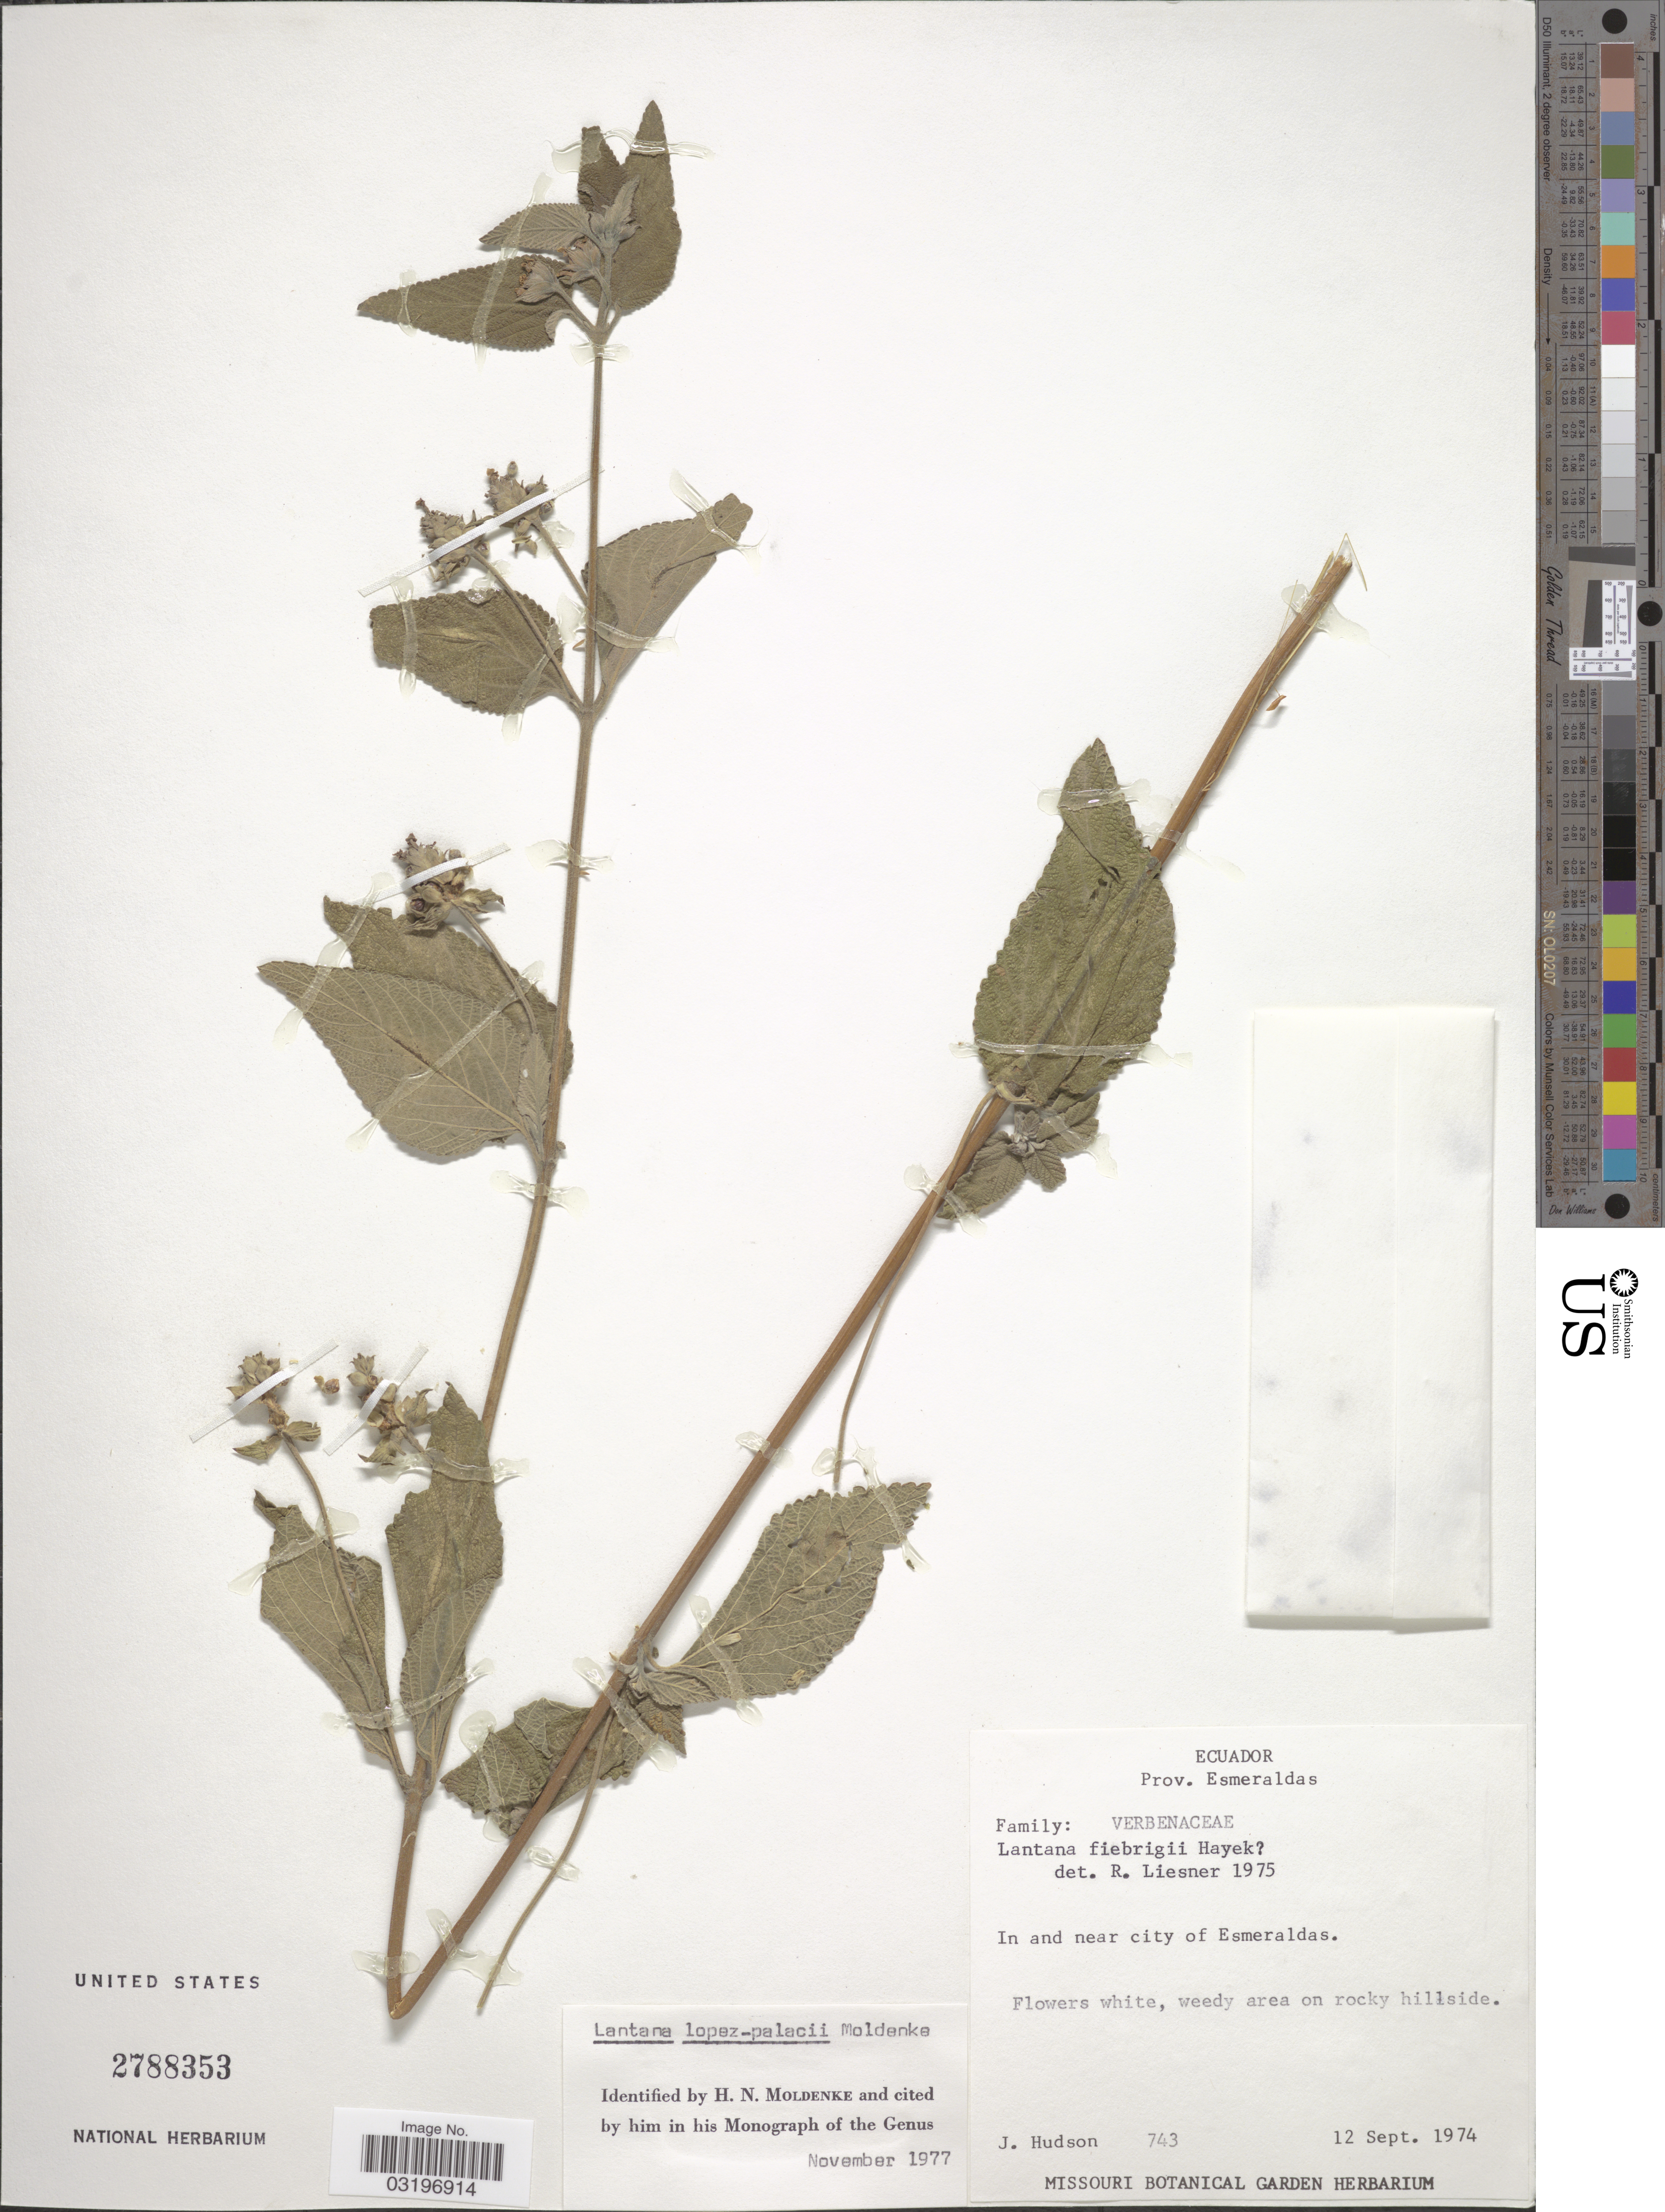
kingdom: Plantae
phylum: Tracheophyta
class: Magnoliopsida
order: Lamiales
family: Verbenaceae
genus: Lantana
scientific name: Lantana lopez-palacii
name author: Moldenke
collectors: J. Hudson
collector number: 743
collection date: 1974-09-12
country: Ecuador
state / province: Esmeraldas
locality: In and near city of Esmeraldas.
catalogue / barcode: US 2788353